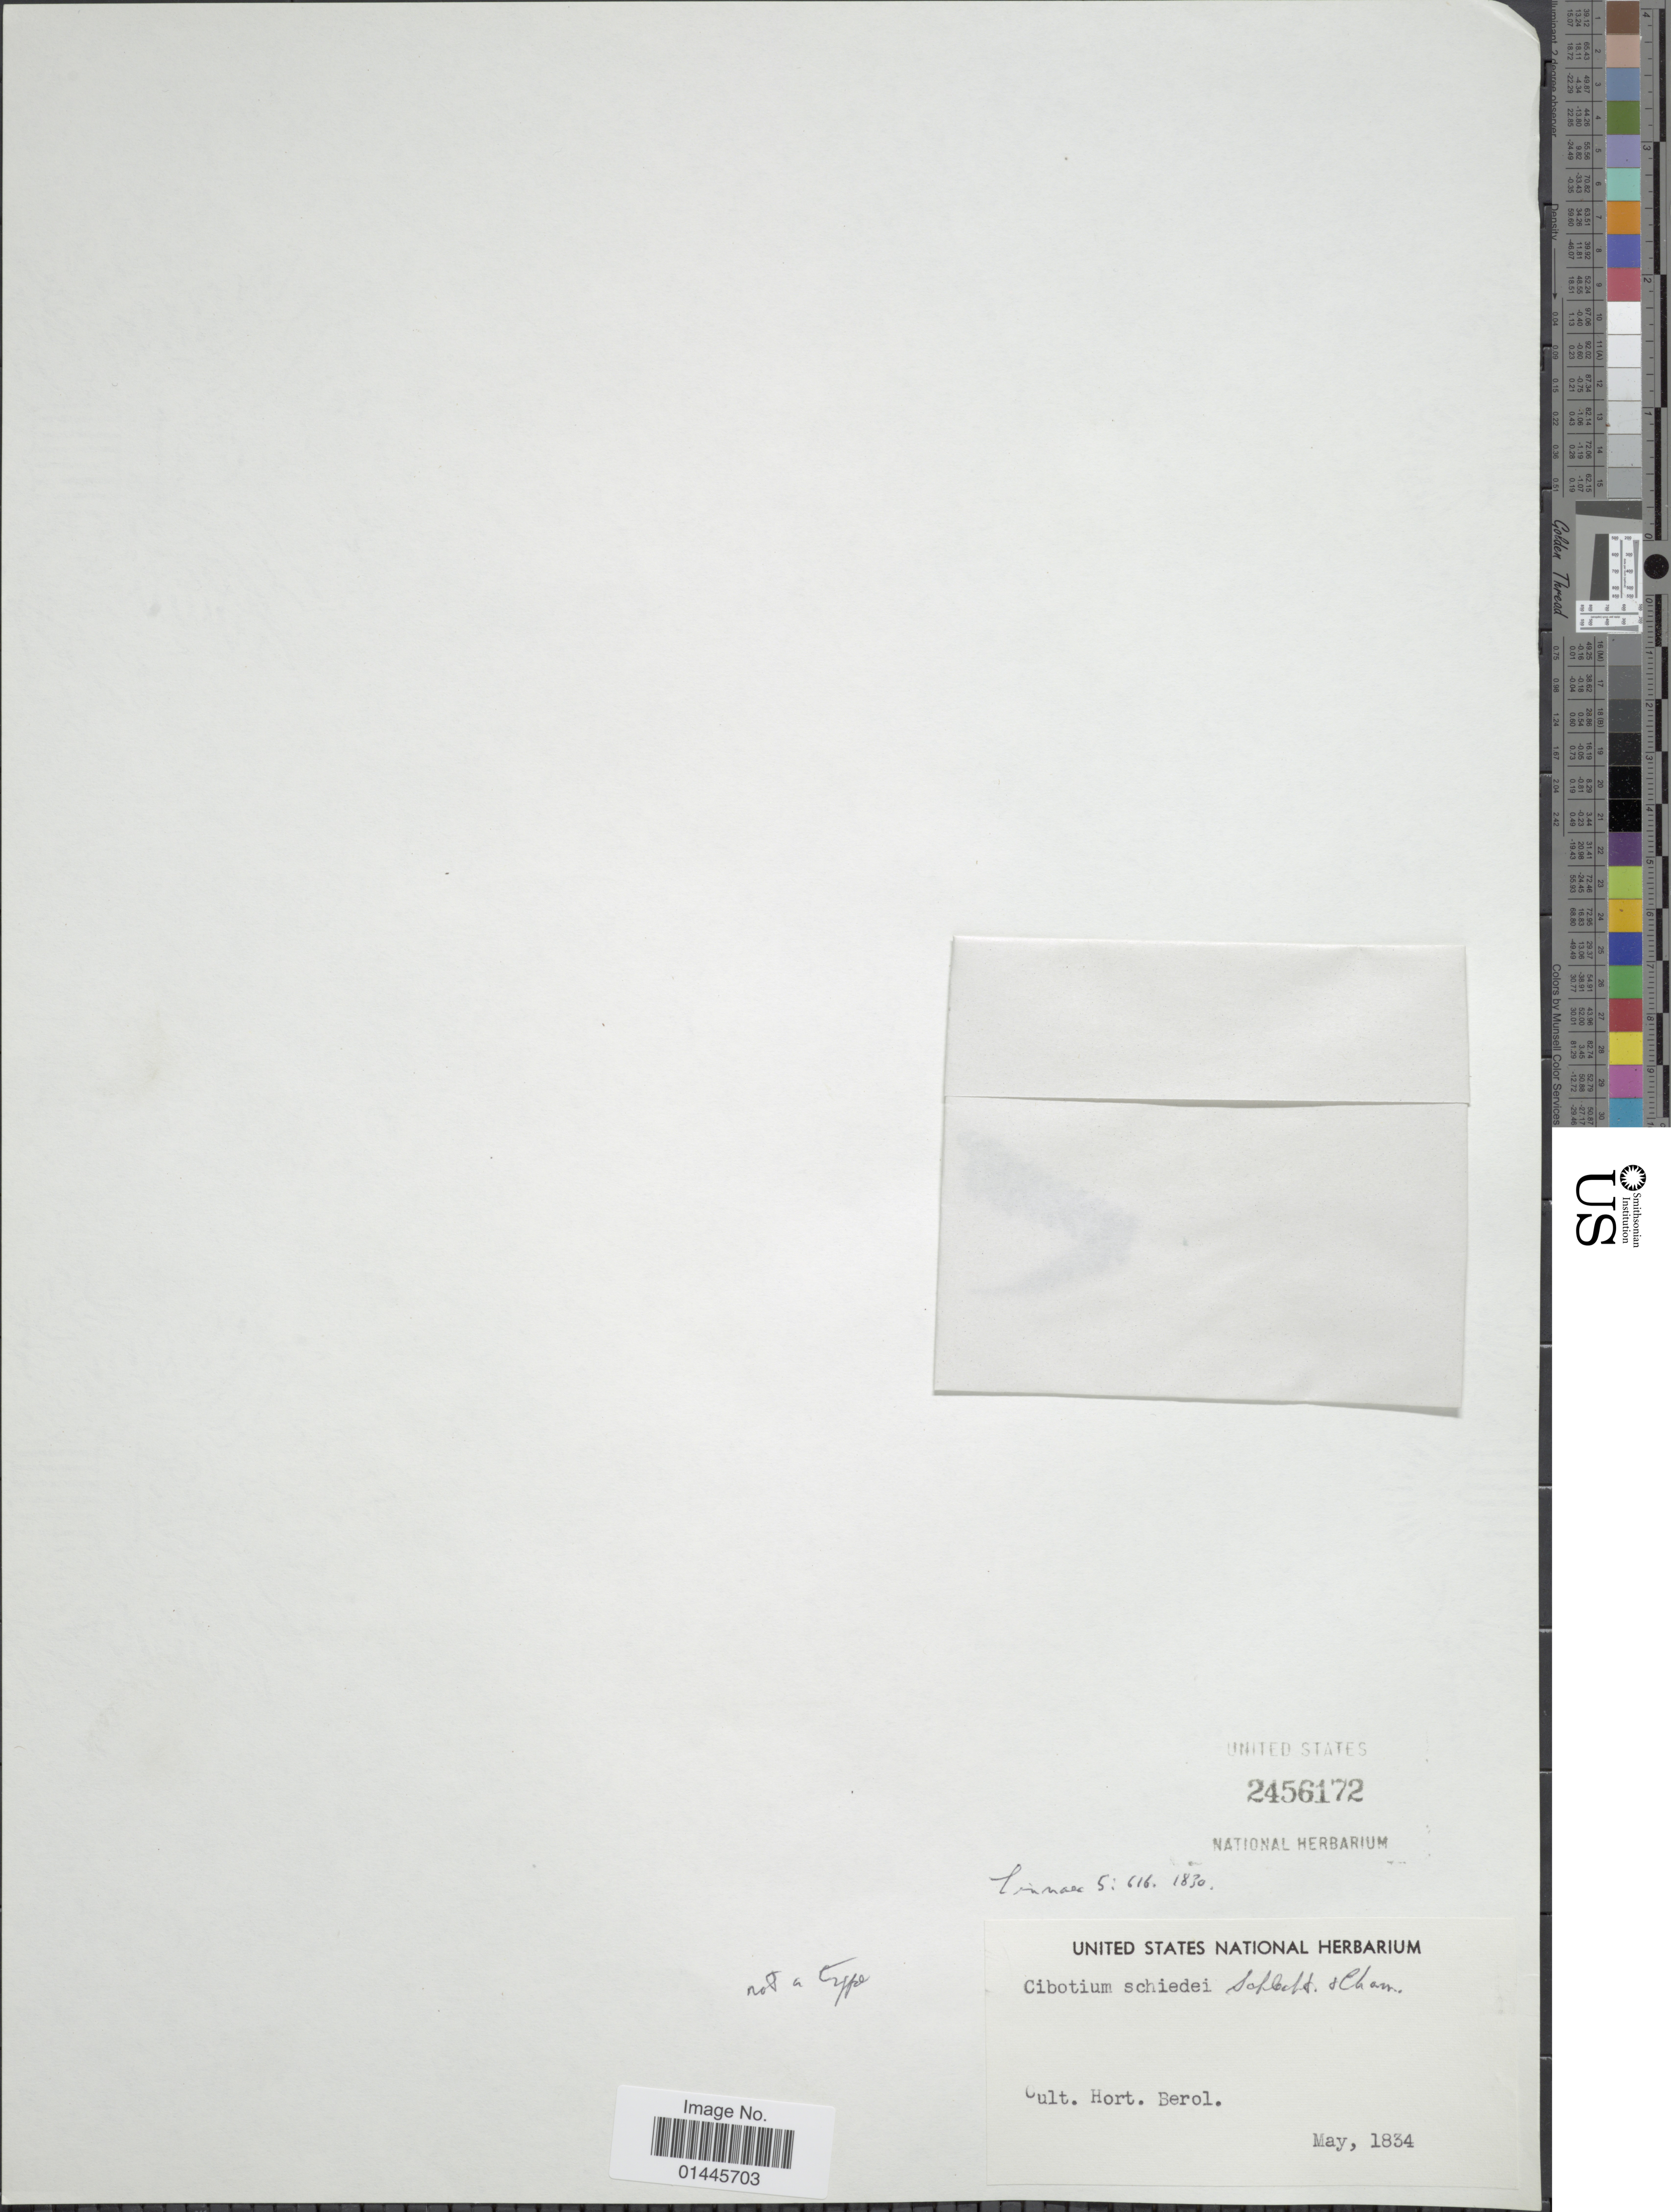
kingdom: Plantae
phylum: Tracheophyta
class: Polypodiopsida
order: Cyatheales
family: Cibotiaceae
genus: Cibotium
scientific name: Cibotium schiedei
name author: Schltdl. & Cham.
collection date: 1834-05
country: Germany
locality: Cult. Hort. Berol.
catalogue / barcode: US 2456172